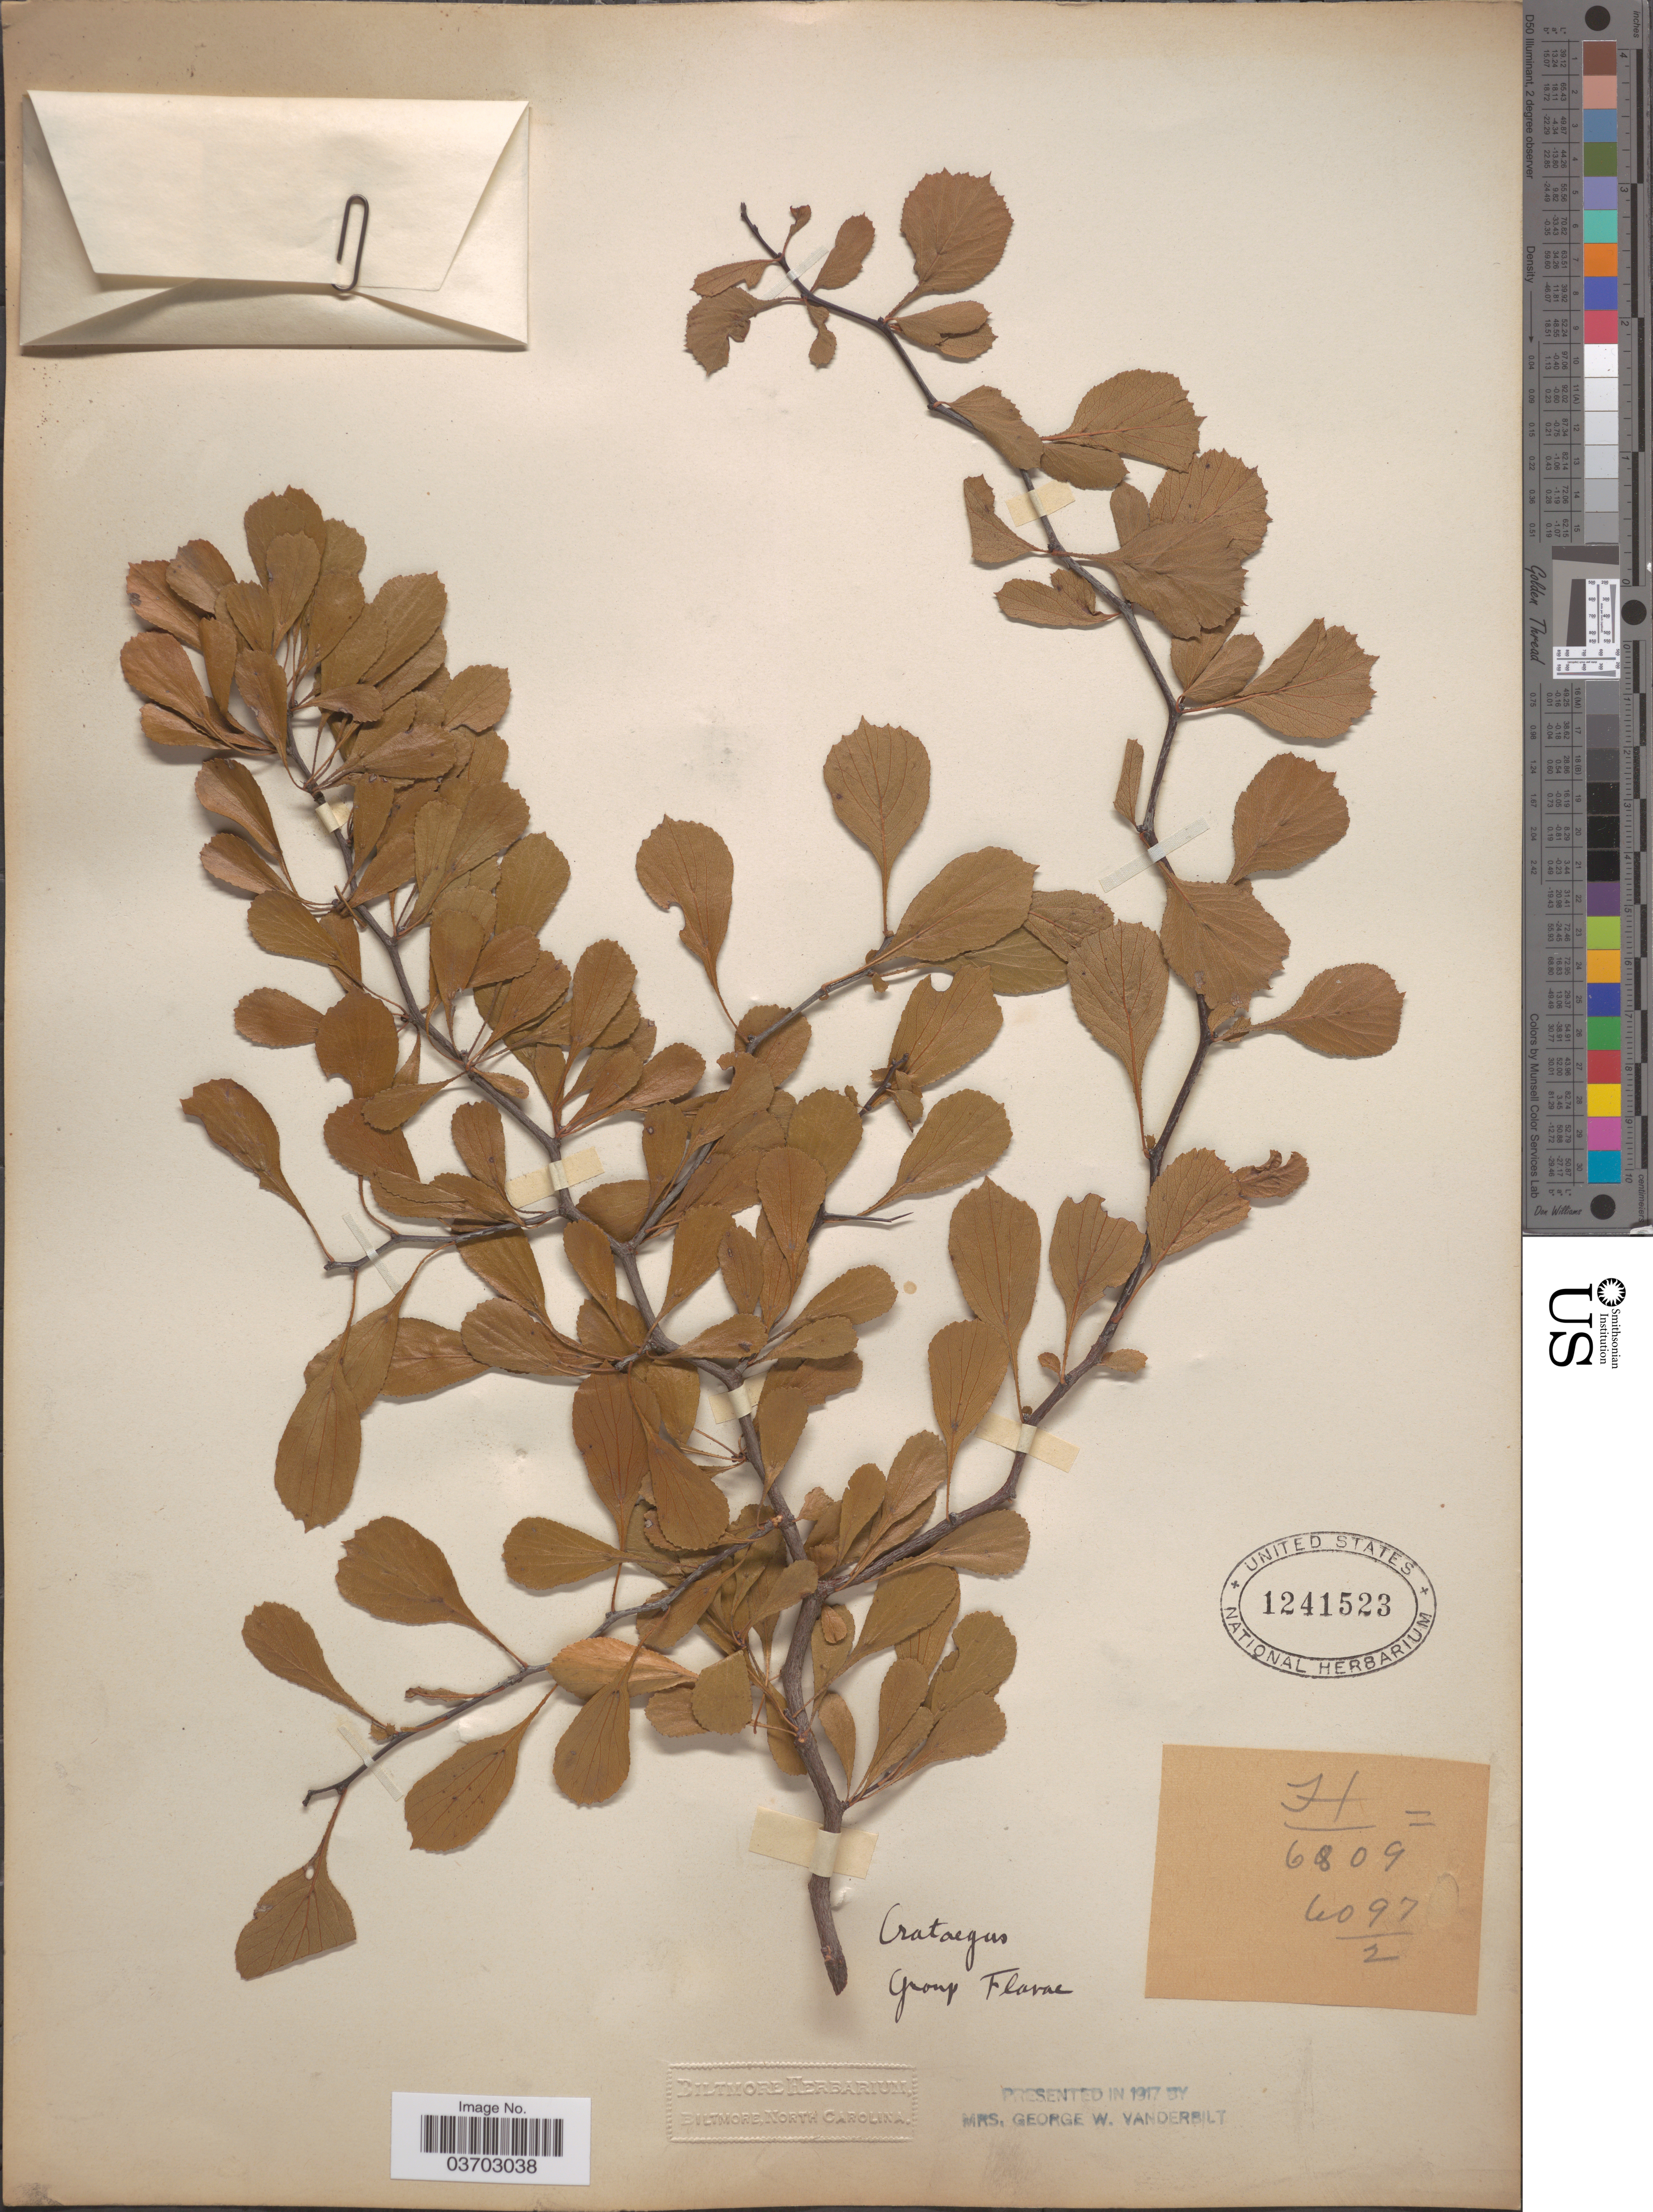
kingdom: Plantae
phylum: Tracheophyta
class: Magnoliopsida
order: Rosales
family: Rosaceae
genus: Crataegus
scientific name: Crataegus sp.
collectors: ex herb. Biltmore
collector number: H/6809=6097/2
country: United States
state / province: North Carolina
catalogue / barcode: US 1241523